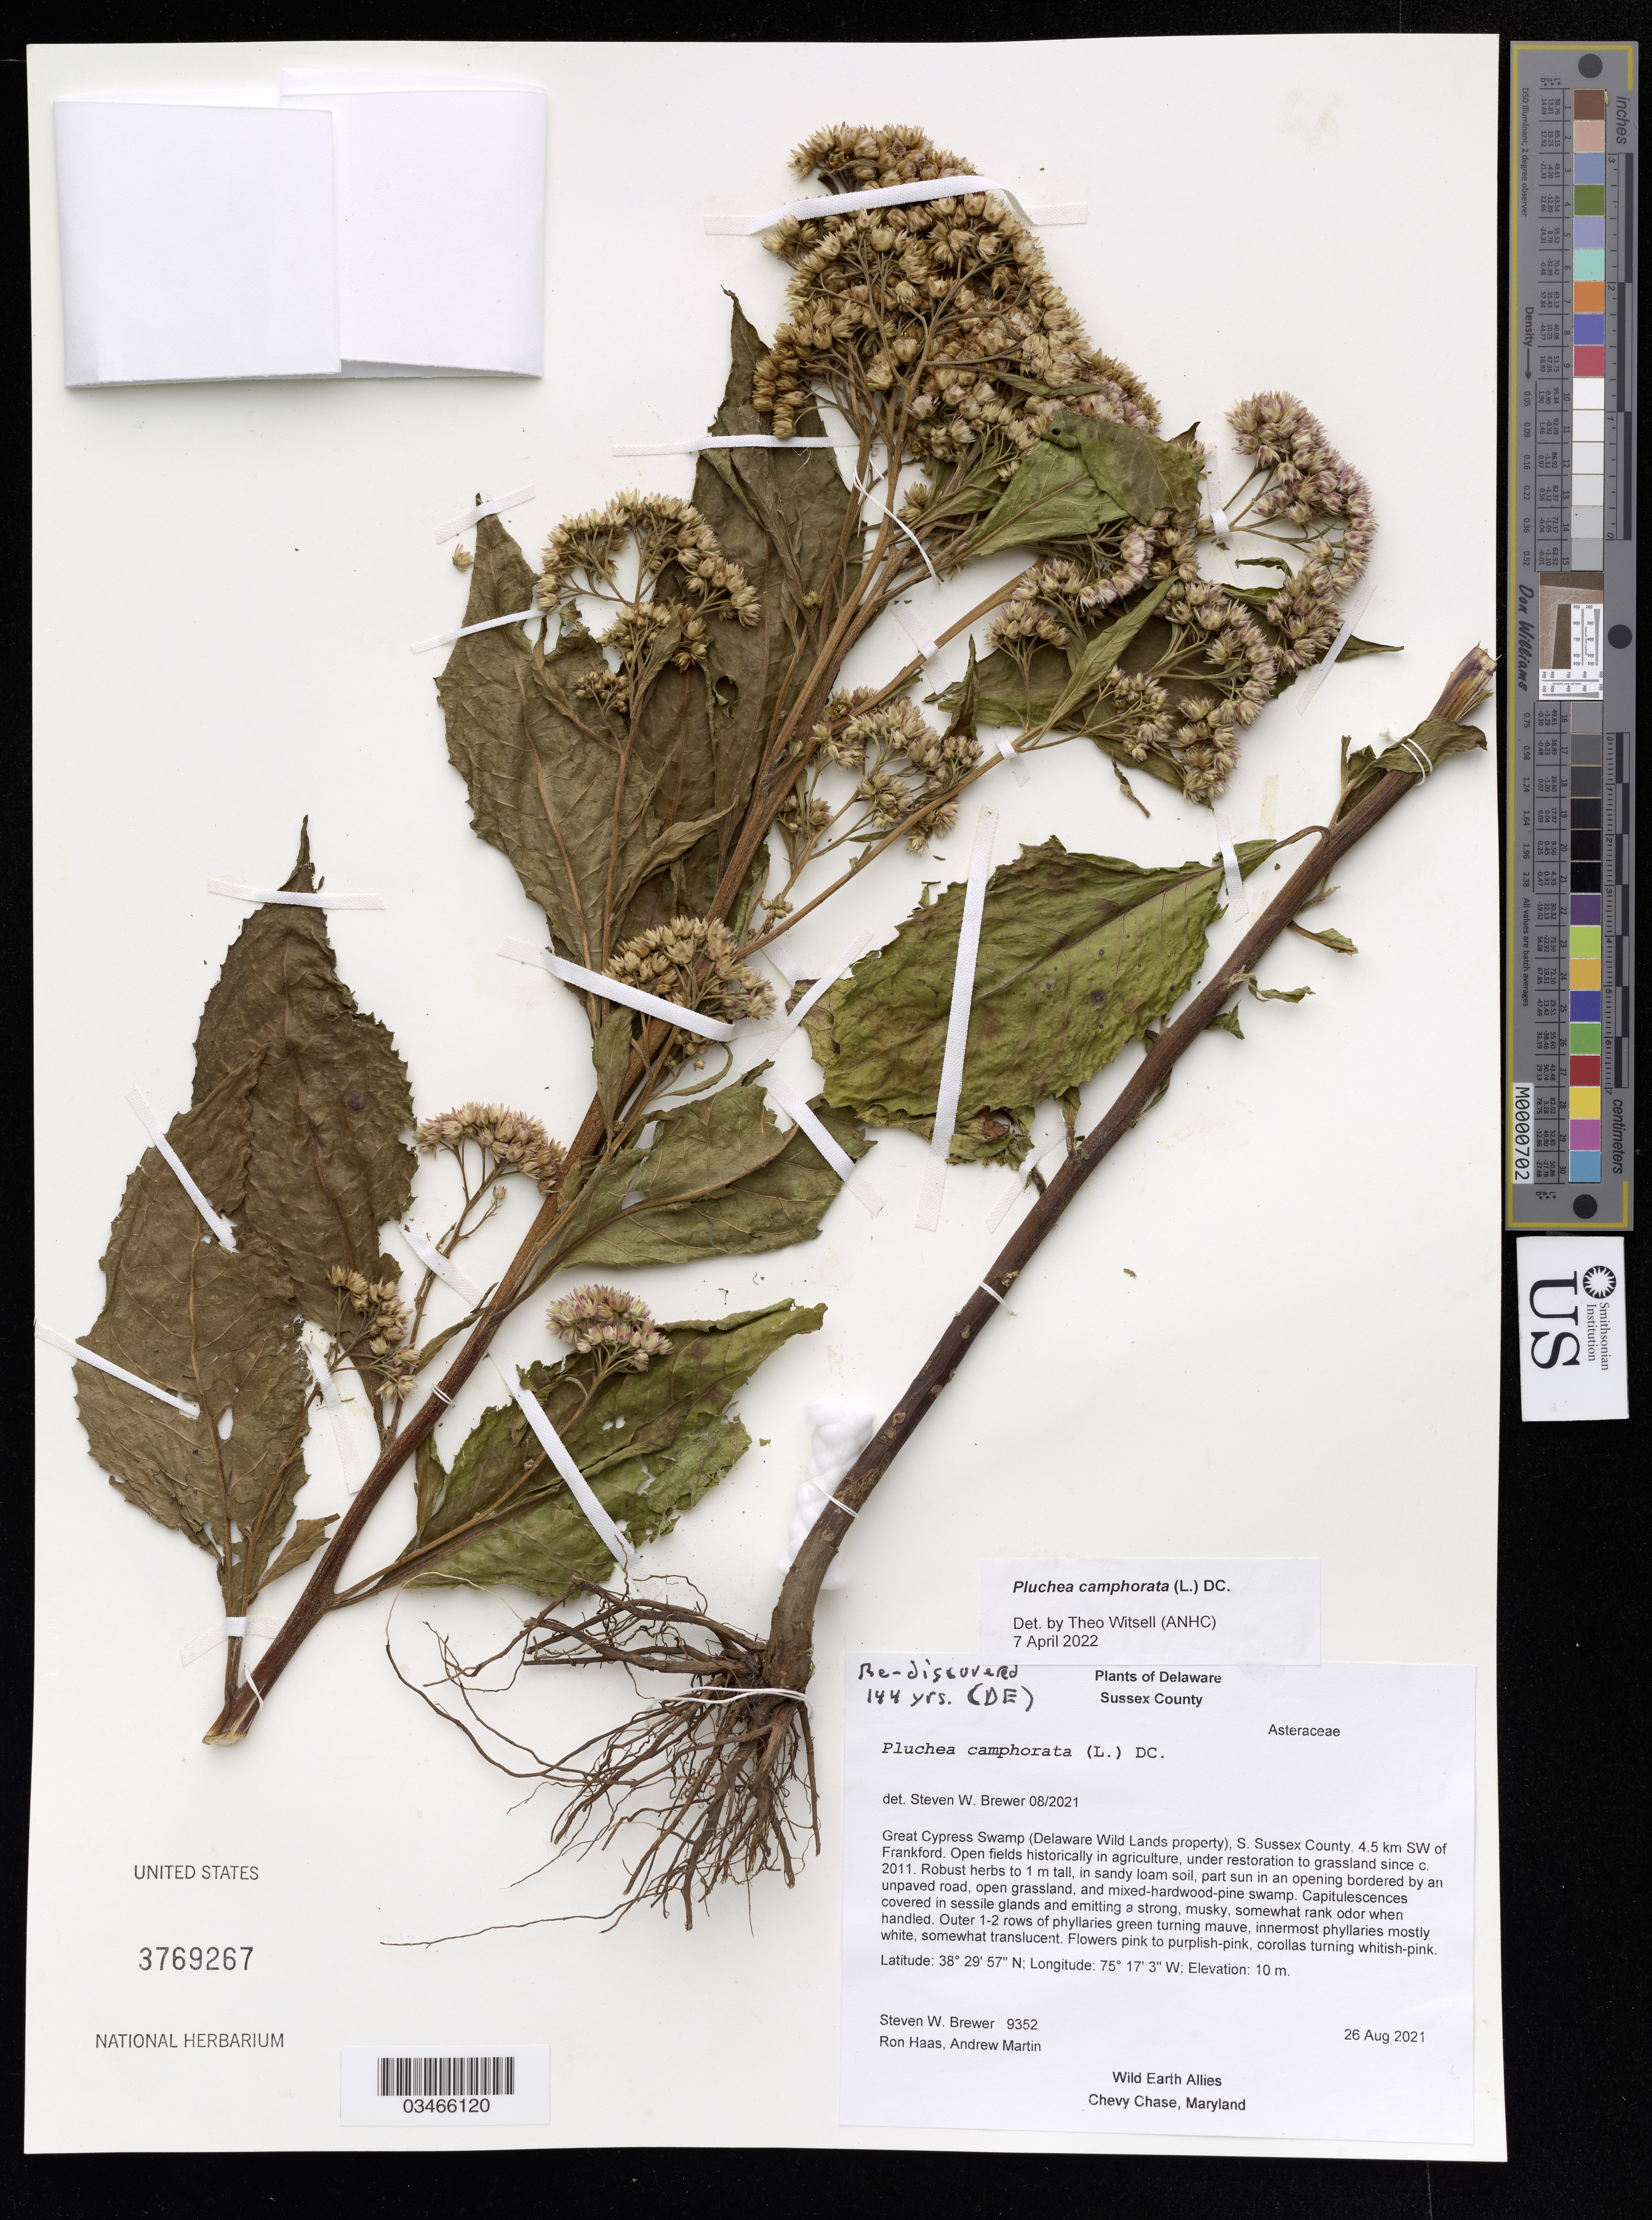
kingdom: Plantae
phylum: Tracheophyta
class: Magnoliopsida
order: Asterales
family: Asteraceae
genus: Pluchea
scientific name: Pluchea camphorata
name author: (L.) DC.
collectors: S. W. Brewer, R. Haas & A. Martin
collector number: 9352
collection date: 2021-08-26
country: United States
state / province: Delaware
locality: Sussex County, Great Cypress Swamp (Delaware Wild Lands property), S. Sussex County, 4.5 km SW of Frankford.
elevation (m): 10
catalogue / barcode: US 3769267